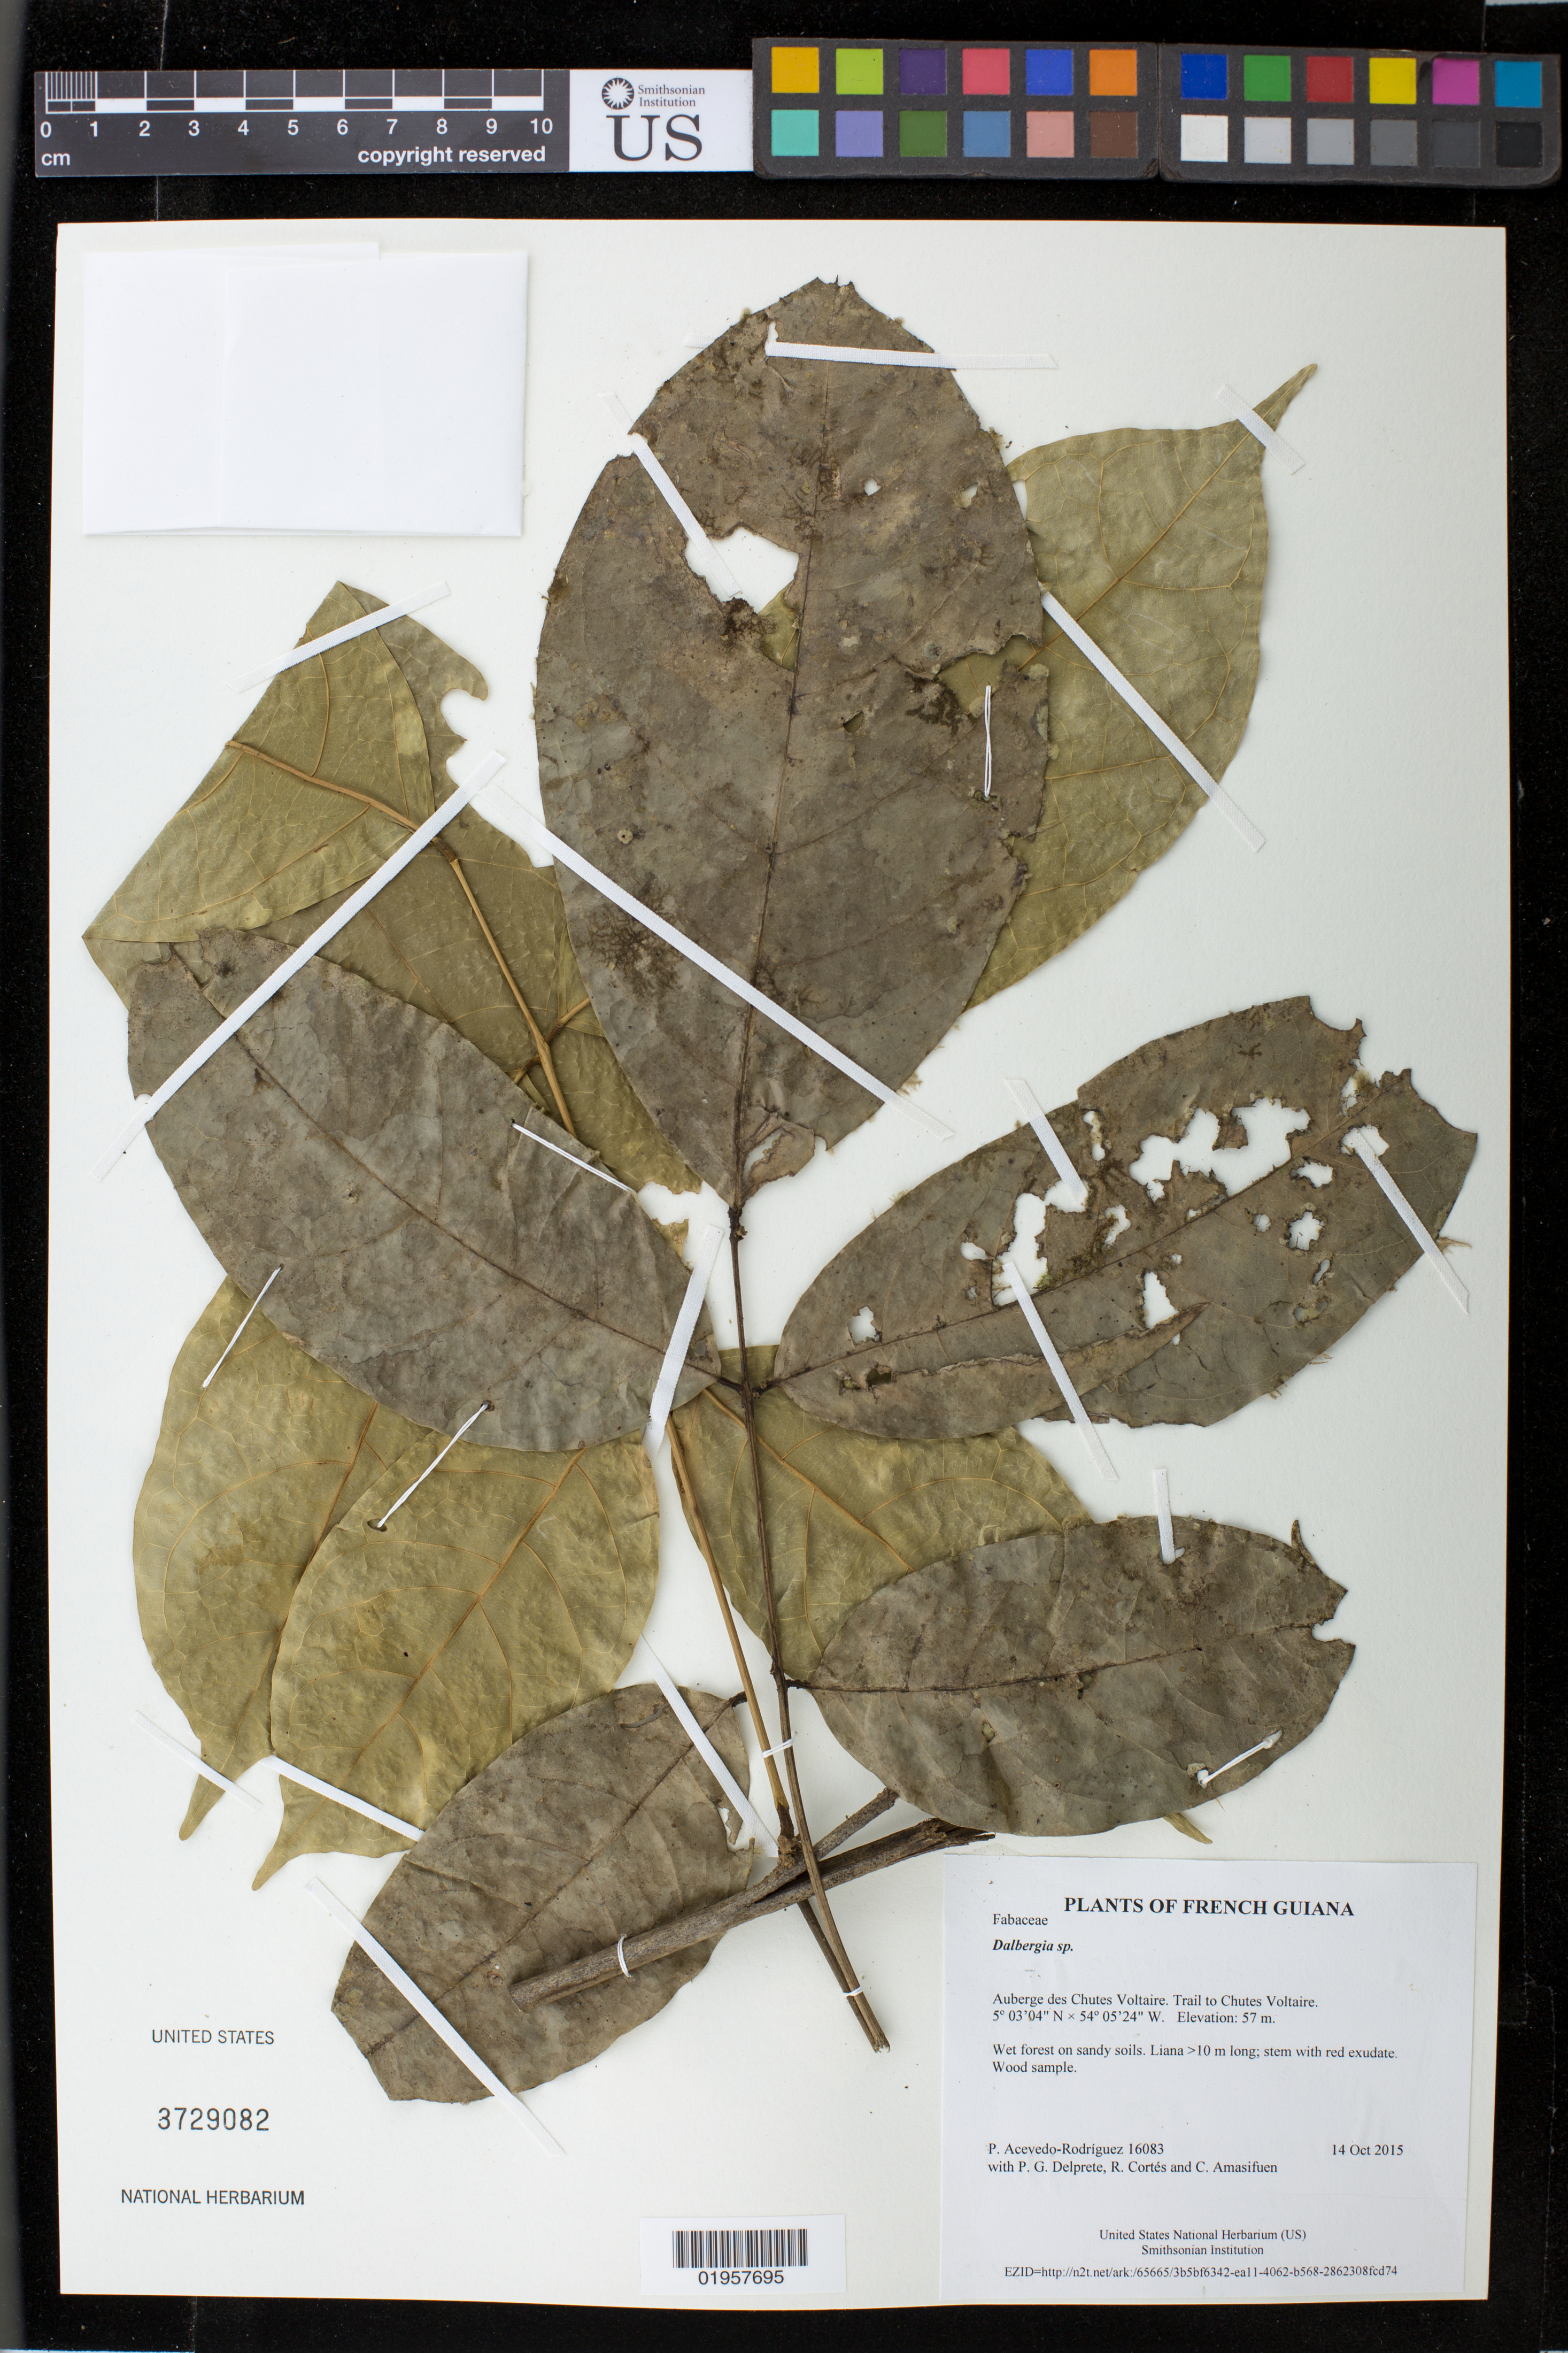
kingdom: Plantae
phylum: Tracheophyta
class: Magnoliopsida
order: Fabales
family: Fabaceae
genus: Deguelia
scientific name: Deguelia scandens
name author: Aubl.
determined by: Acevedo-Rodríguez, P., (BOT), Smithsonian Institution - National Museum of Natural History (UNITED STATES)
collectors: P. Acevedo-Rodr., P. G. Delprete, R. Cortés & C. Amasifuen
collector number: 16083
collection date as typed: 14 Oct 2015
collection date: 2015-10-14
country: French Guiana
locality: Auberge des Chutes Voltaire. Trail to Chutes Voltaire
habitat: Wet forest on sandy soils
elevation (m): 57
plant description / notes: US, MO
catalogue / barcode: US 3729082